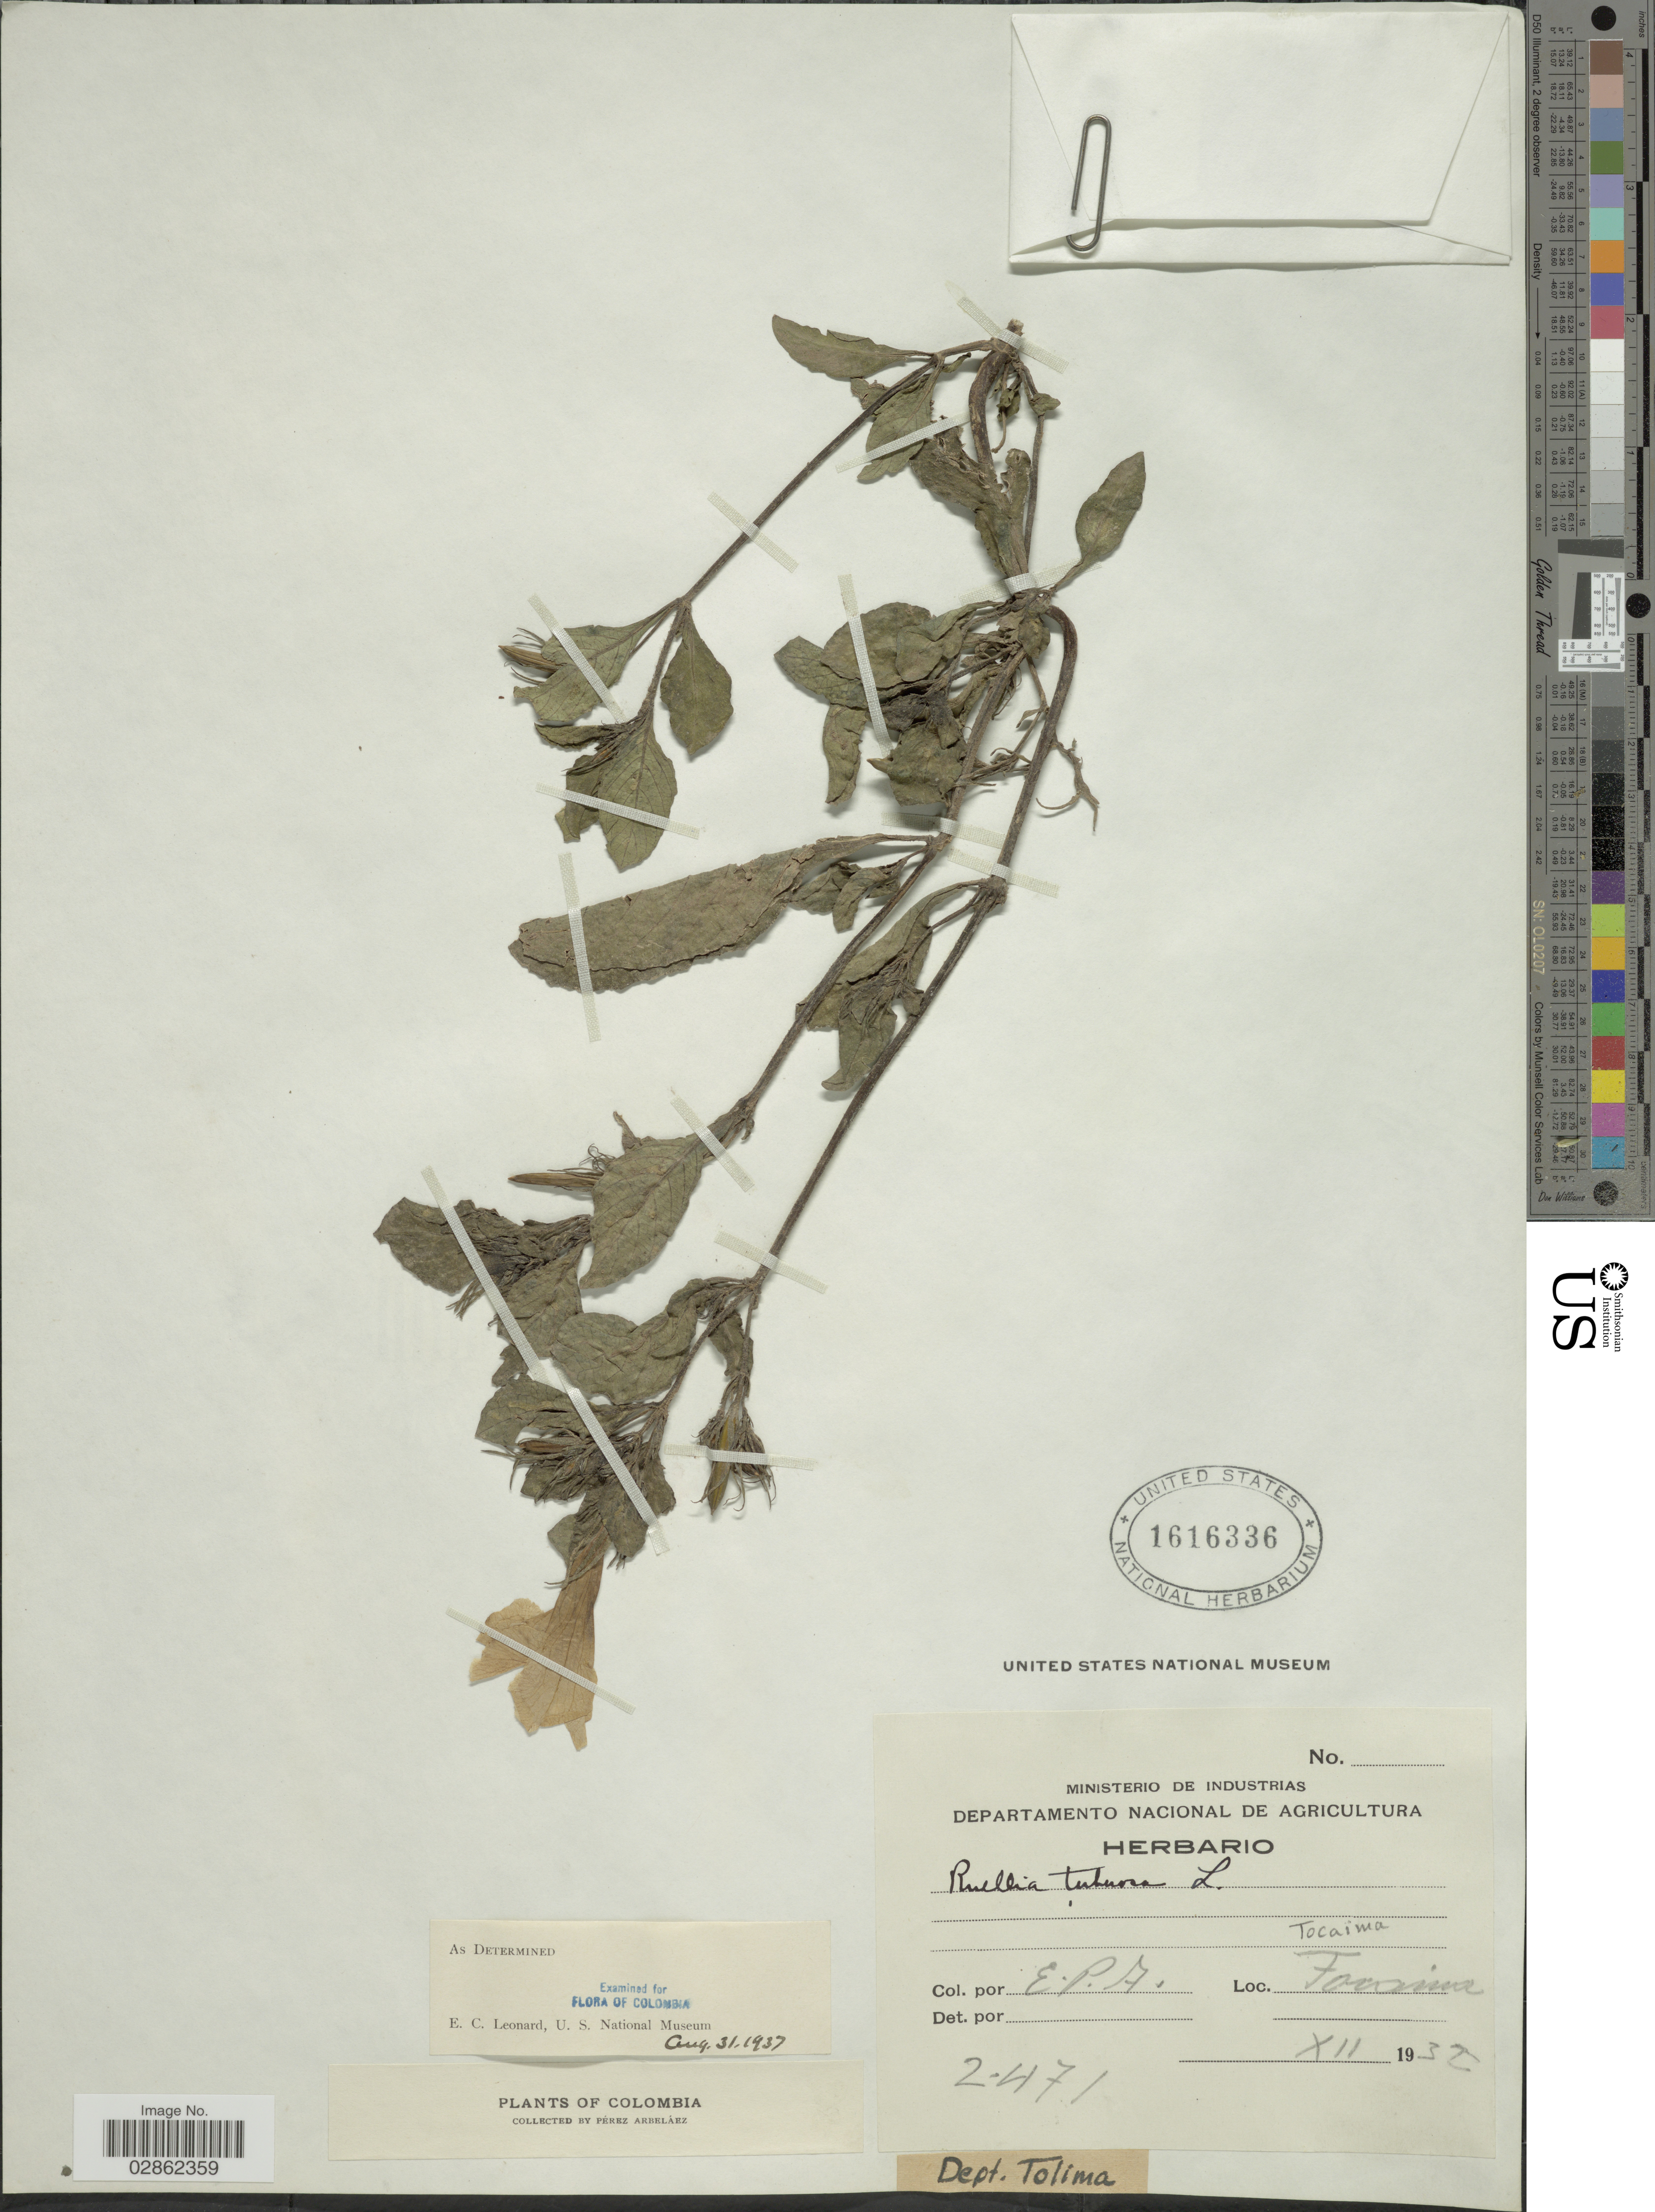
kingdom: Plantae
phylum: Tracheophyta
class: Magnoliopsida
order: Lamiales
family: Acanthaceae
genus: Ruellia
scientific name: Ruellia tuberosa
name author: L.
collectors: E. Pérez Arbeláez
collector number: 2471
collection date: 1932-12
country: Colombia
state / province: Tolima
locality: Tocaima. Dept. Tolima.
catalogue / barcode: US 1616336